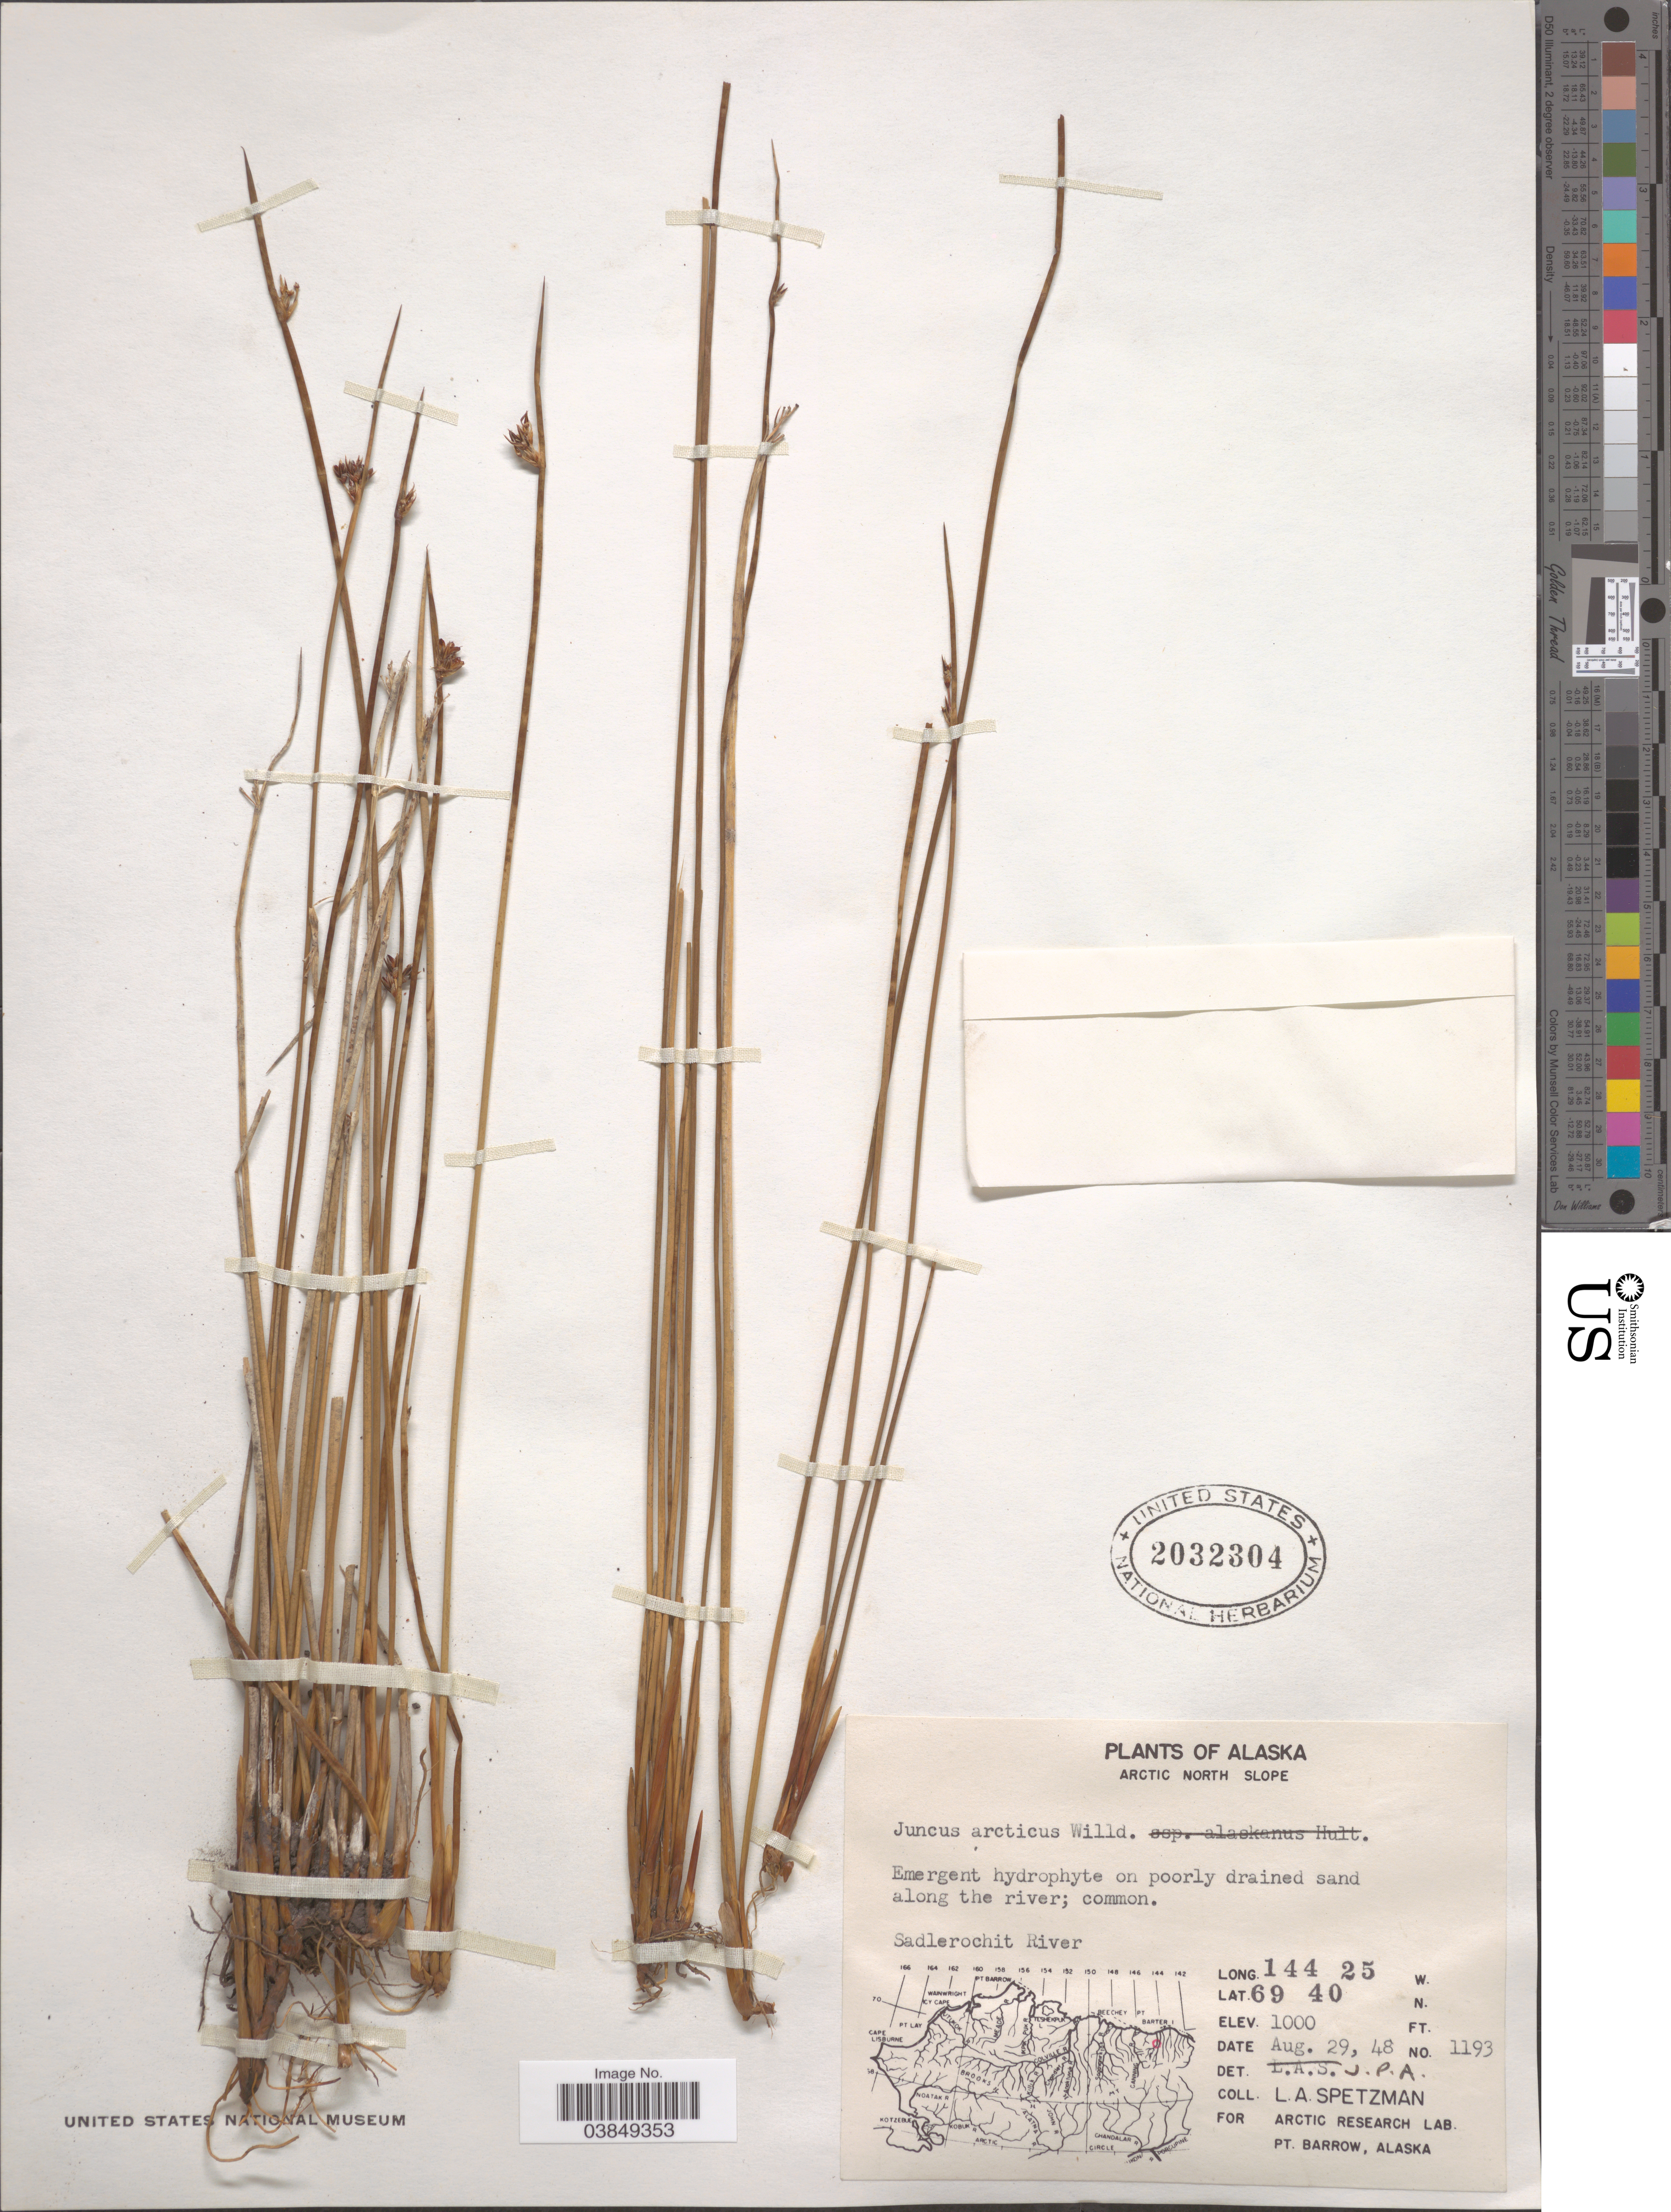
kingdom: Plantae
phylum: Tracheophyta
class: Liliopsida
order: Poales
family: Juncaceae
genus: Juncus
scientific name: Juncus arcticus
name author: Willd.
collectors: L. Spetzman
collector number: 1193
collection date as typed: Transcribed d/m/y: 29/8/48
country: United States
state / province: Alaska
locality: Arctic North Slope. Sadlerochit River.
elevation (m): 305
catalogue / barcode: US 2032304